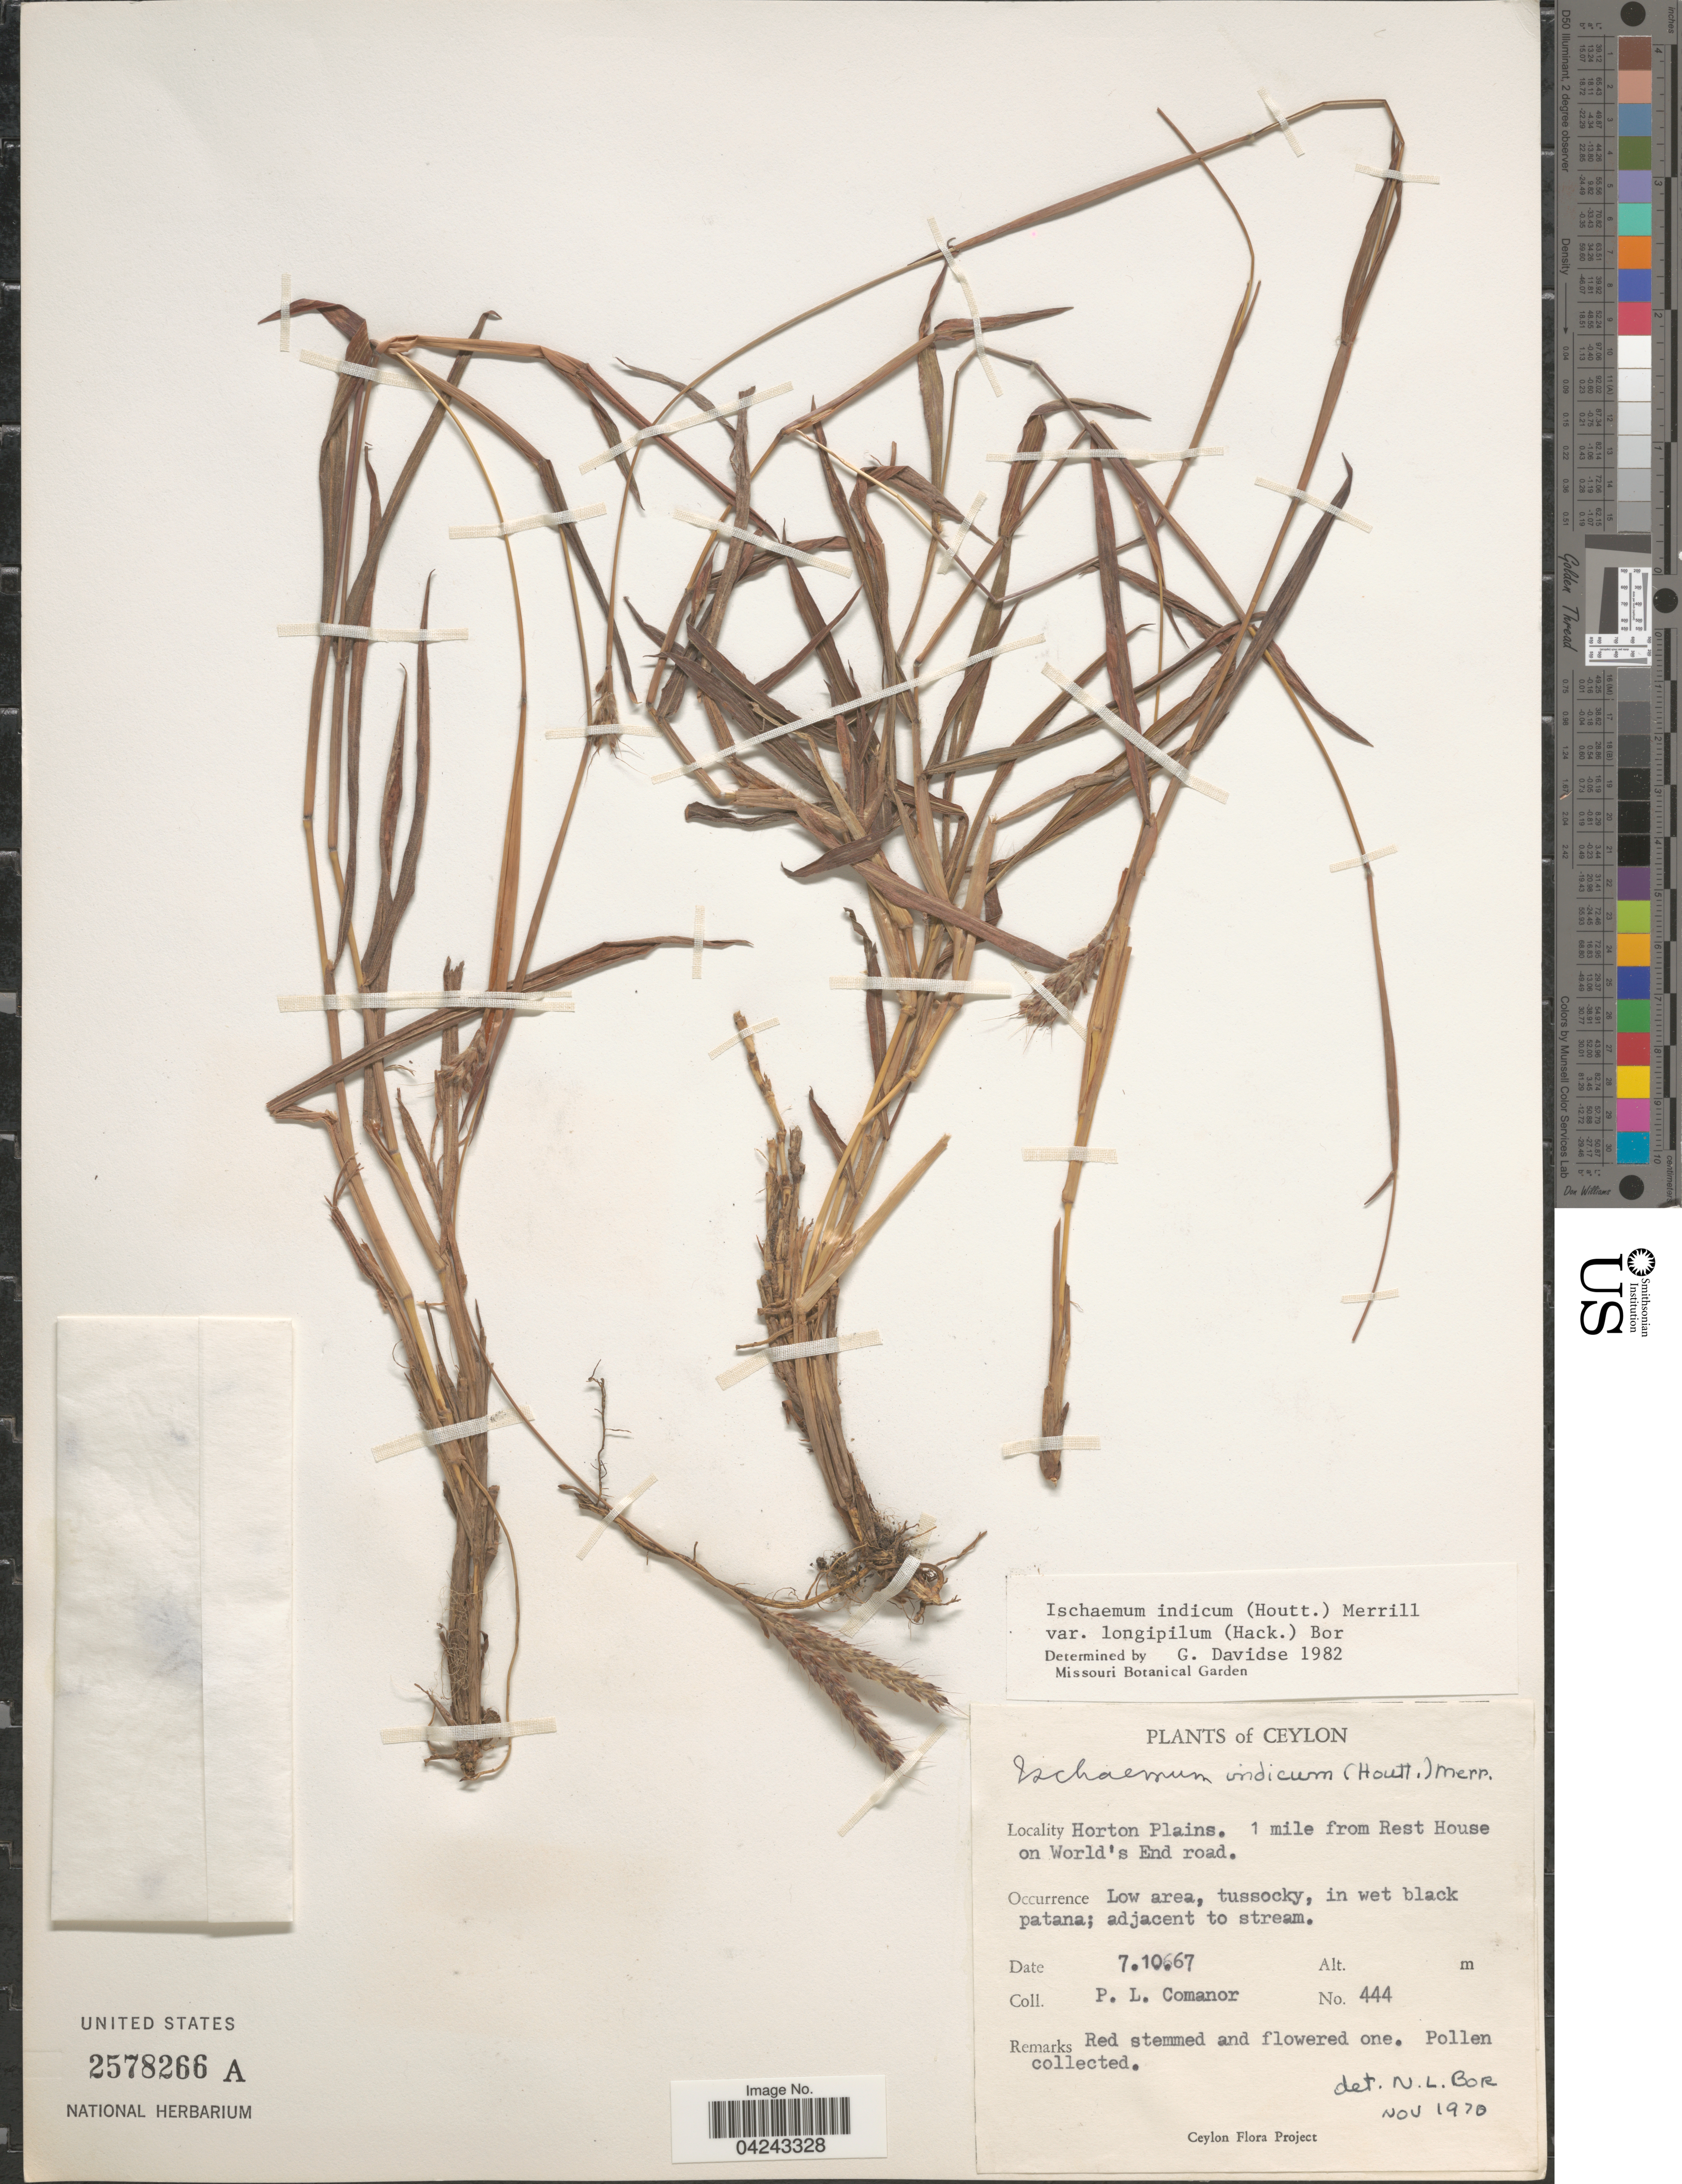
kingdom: Plantae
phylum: Tracheophyta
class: Liliopsida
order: Poales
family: Poaceae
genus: Ischaemum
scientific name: Ischaemum ciliare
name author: Retz.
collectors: P. Comanor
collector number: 444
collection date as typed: Transcribed d/m/y: 7/10/67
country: Sri Lanka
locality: Ceylon. Horton Plains. 1 mile from Rest House on World's End road.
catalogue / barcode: US 2578266A